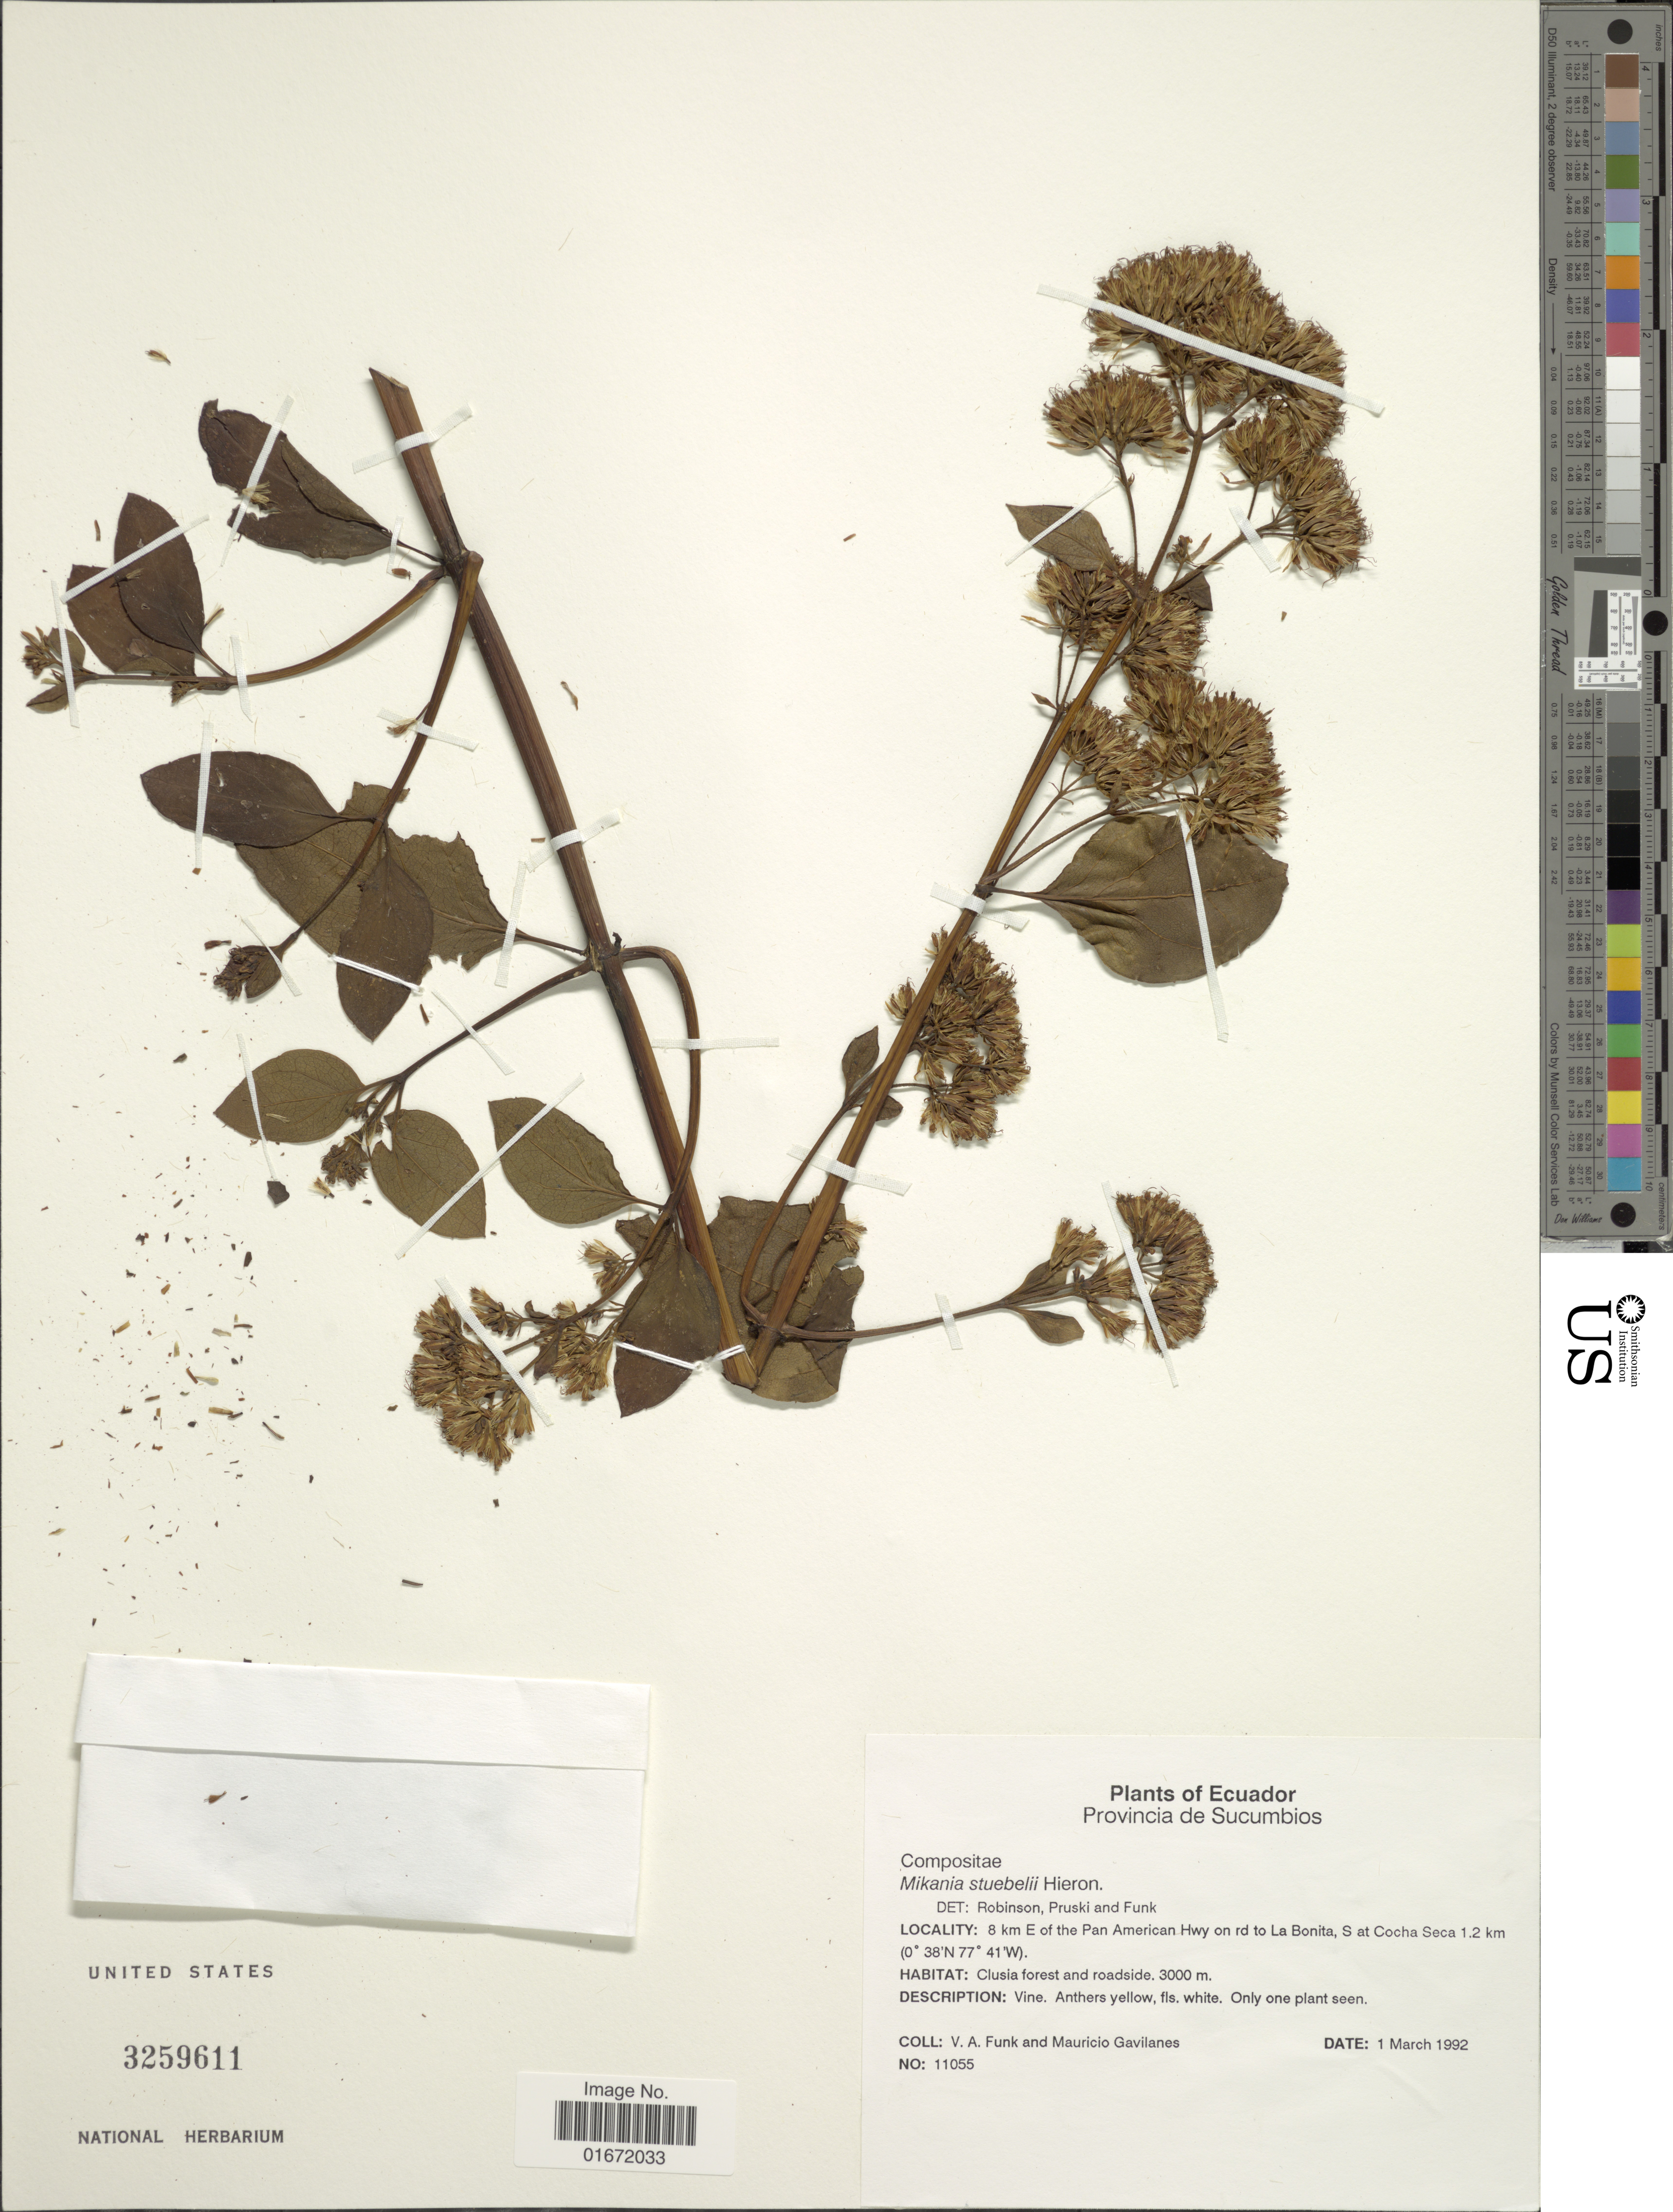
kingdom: Plantae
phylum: Tracheophyta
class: Magnoliopsida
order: Asterales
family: Asteraceae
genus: Mikania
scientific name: Mikania stuebelii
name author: Hieron.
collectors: V. Funk & M. Gavilanes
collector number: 11055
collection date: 1992-03-01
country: Ecuador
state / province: Sucumbíos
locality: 8 km E of the Pan American Hwy on rd to La Bonita, S at Cocha Seca 1.2 km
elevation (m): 3000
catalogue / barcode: US 3259611